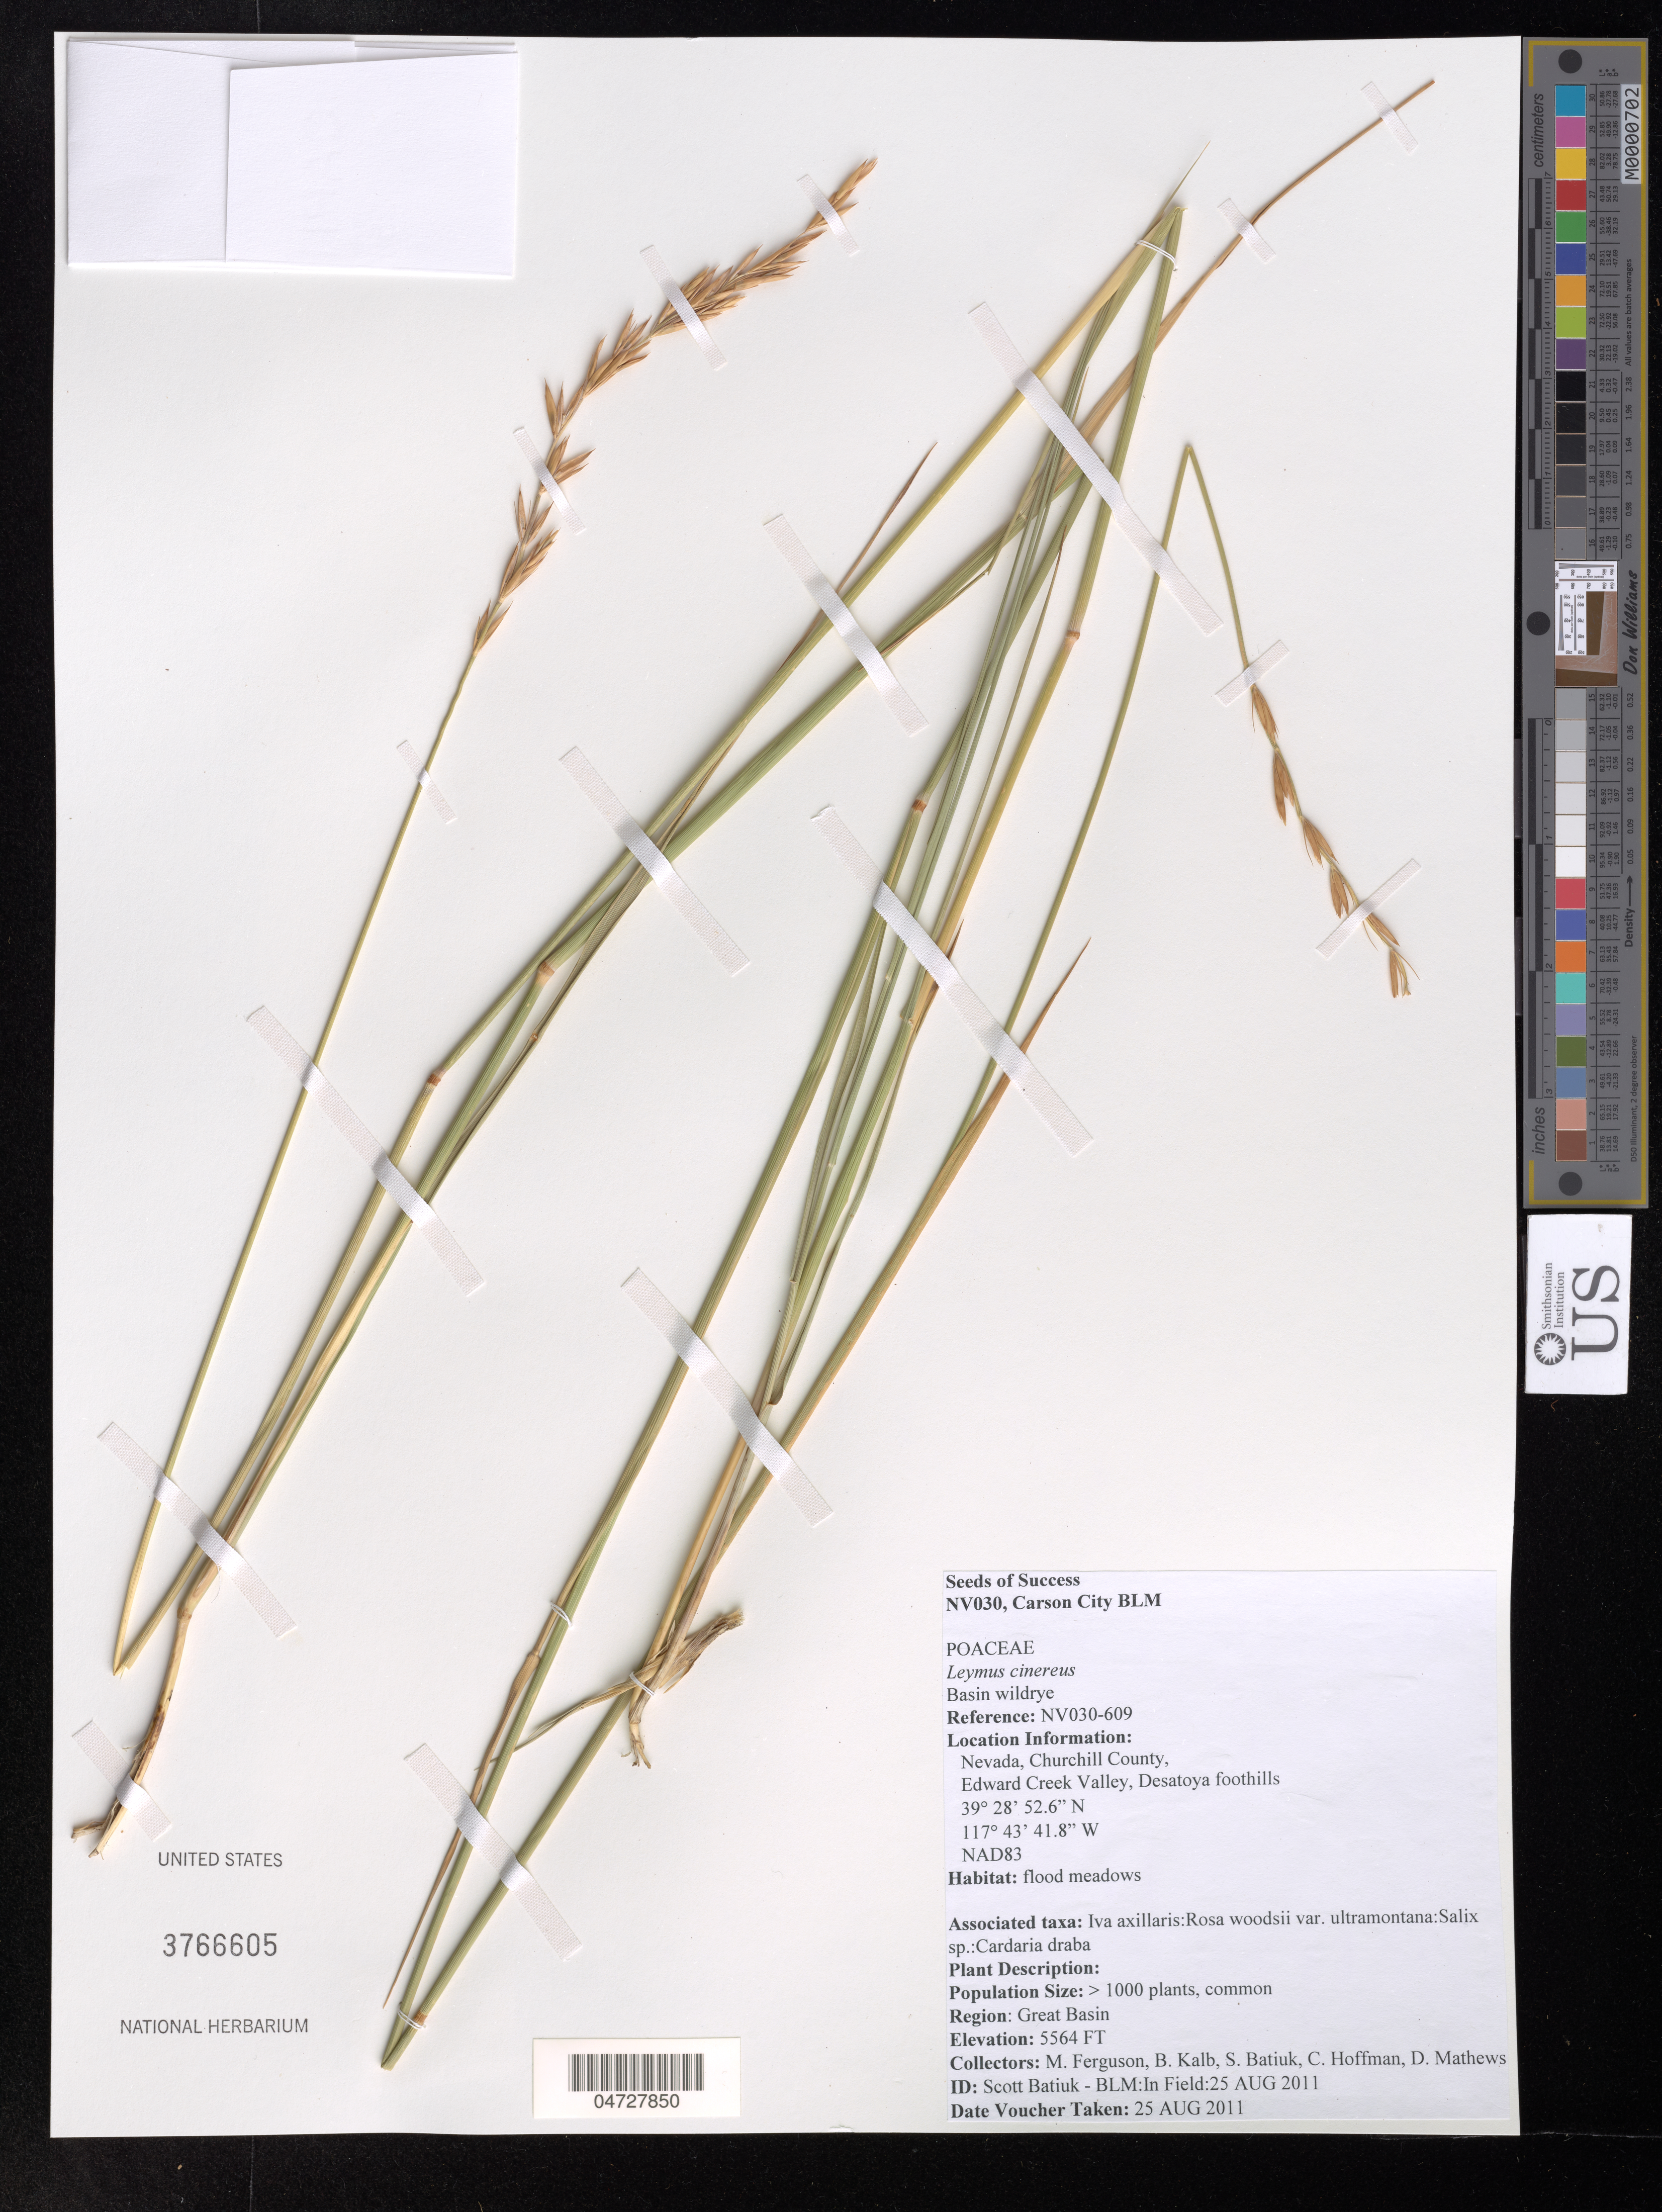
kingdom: Plantae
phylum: Tracheophyta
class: Liliopsida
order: Poales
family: Poaceae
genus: Leymus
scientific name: Leymus cinereus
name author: (Scribn. & Merr.) Á. Löve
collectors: M. Ferguson, B. Kalb, S. Batiuk & C. Hoffman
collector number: NV030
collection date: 2011-08-25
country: United States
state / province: Nevada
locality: Carson City BLM?. Churchill County, Edward Creek Valley, Desatoya foothills.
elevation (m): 1696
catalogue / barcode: US 3766605